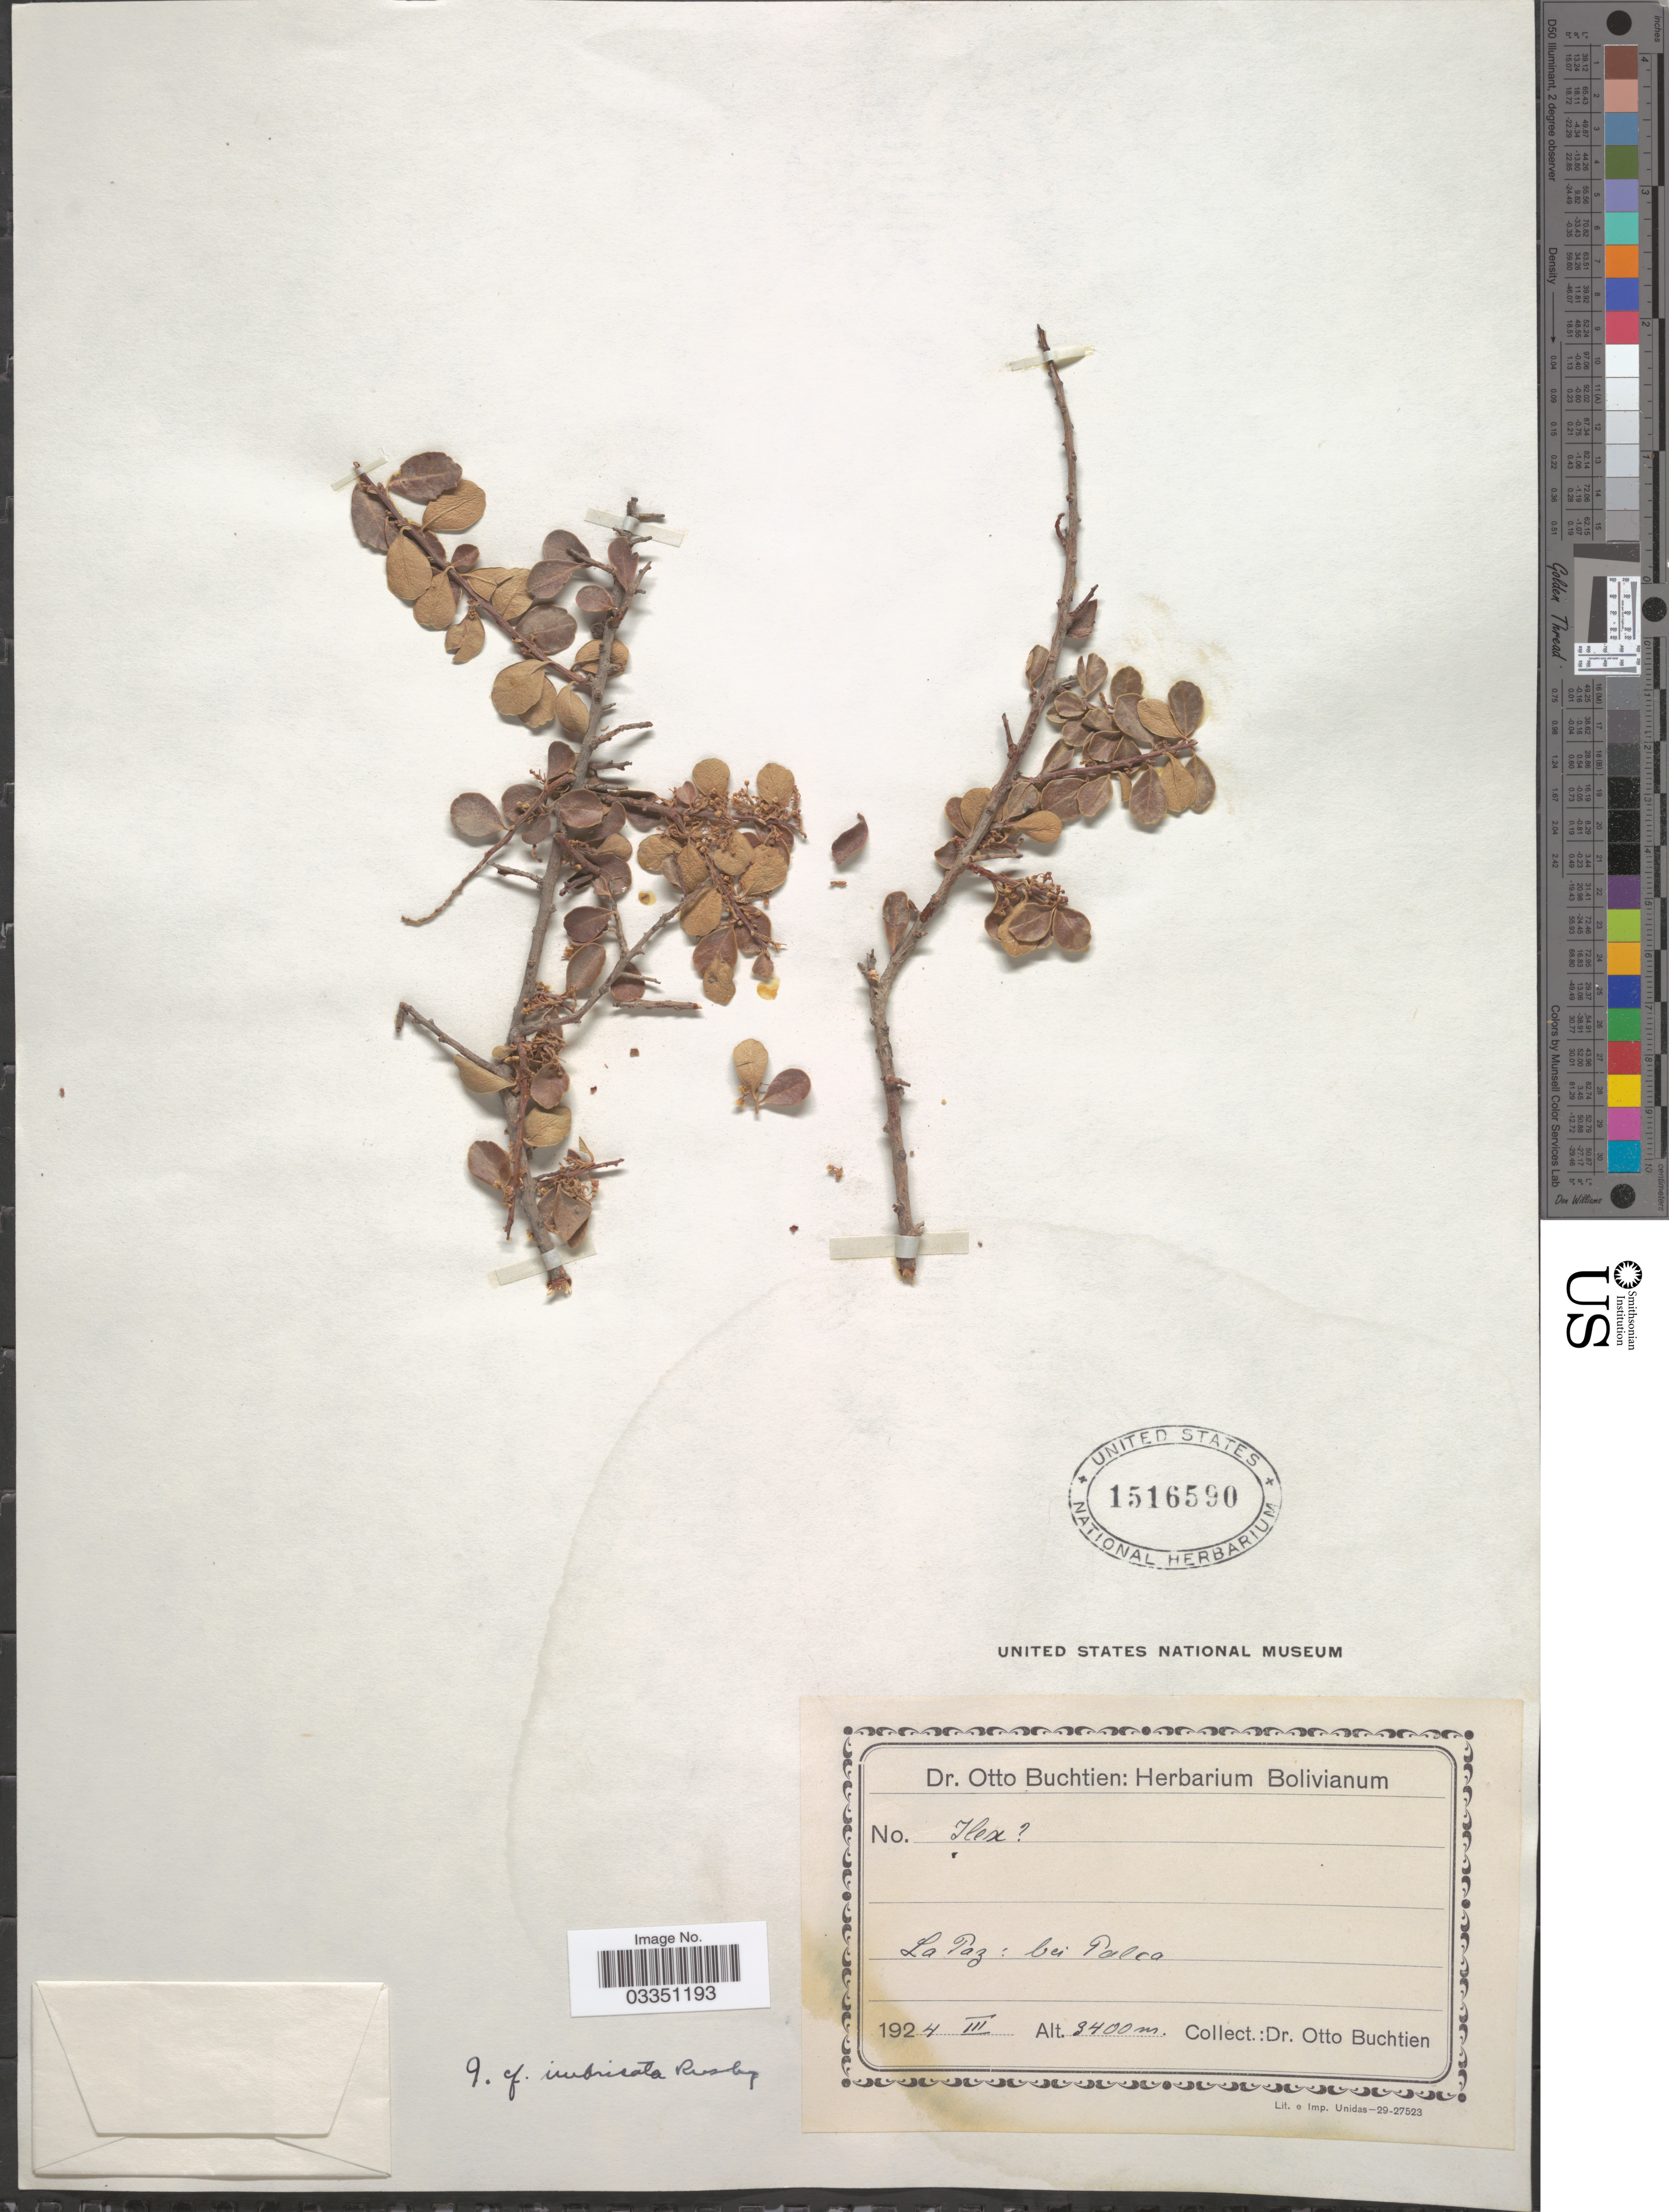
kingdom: Plantae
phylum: Tracheophyta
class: Magnoliopsida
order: Aquifoliales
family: Aquifoliaceae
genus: Ilex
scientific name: Ilex imbricata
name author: Rusby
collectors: O. Buchtien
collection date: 1924-03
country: Bolivia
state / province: La Paz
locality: Bei Palca.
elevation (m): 3400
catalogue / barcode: US 1516590